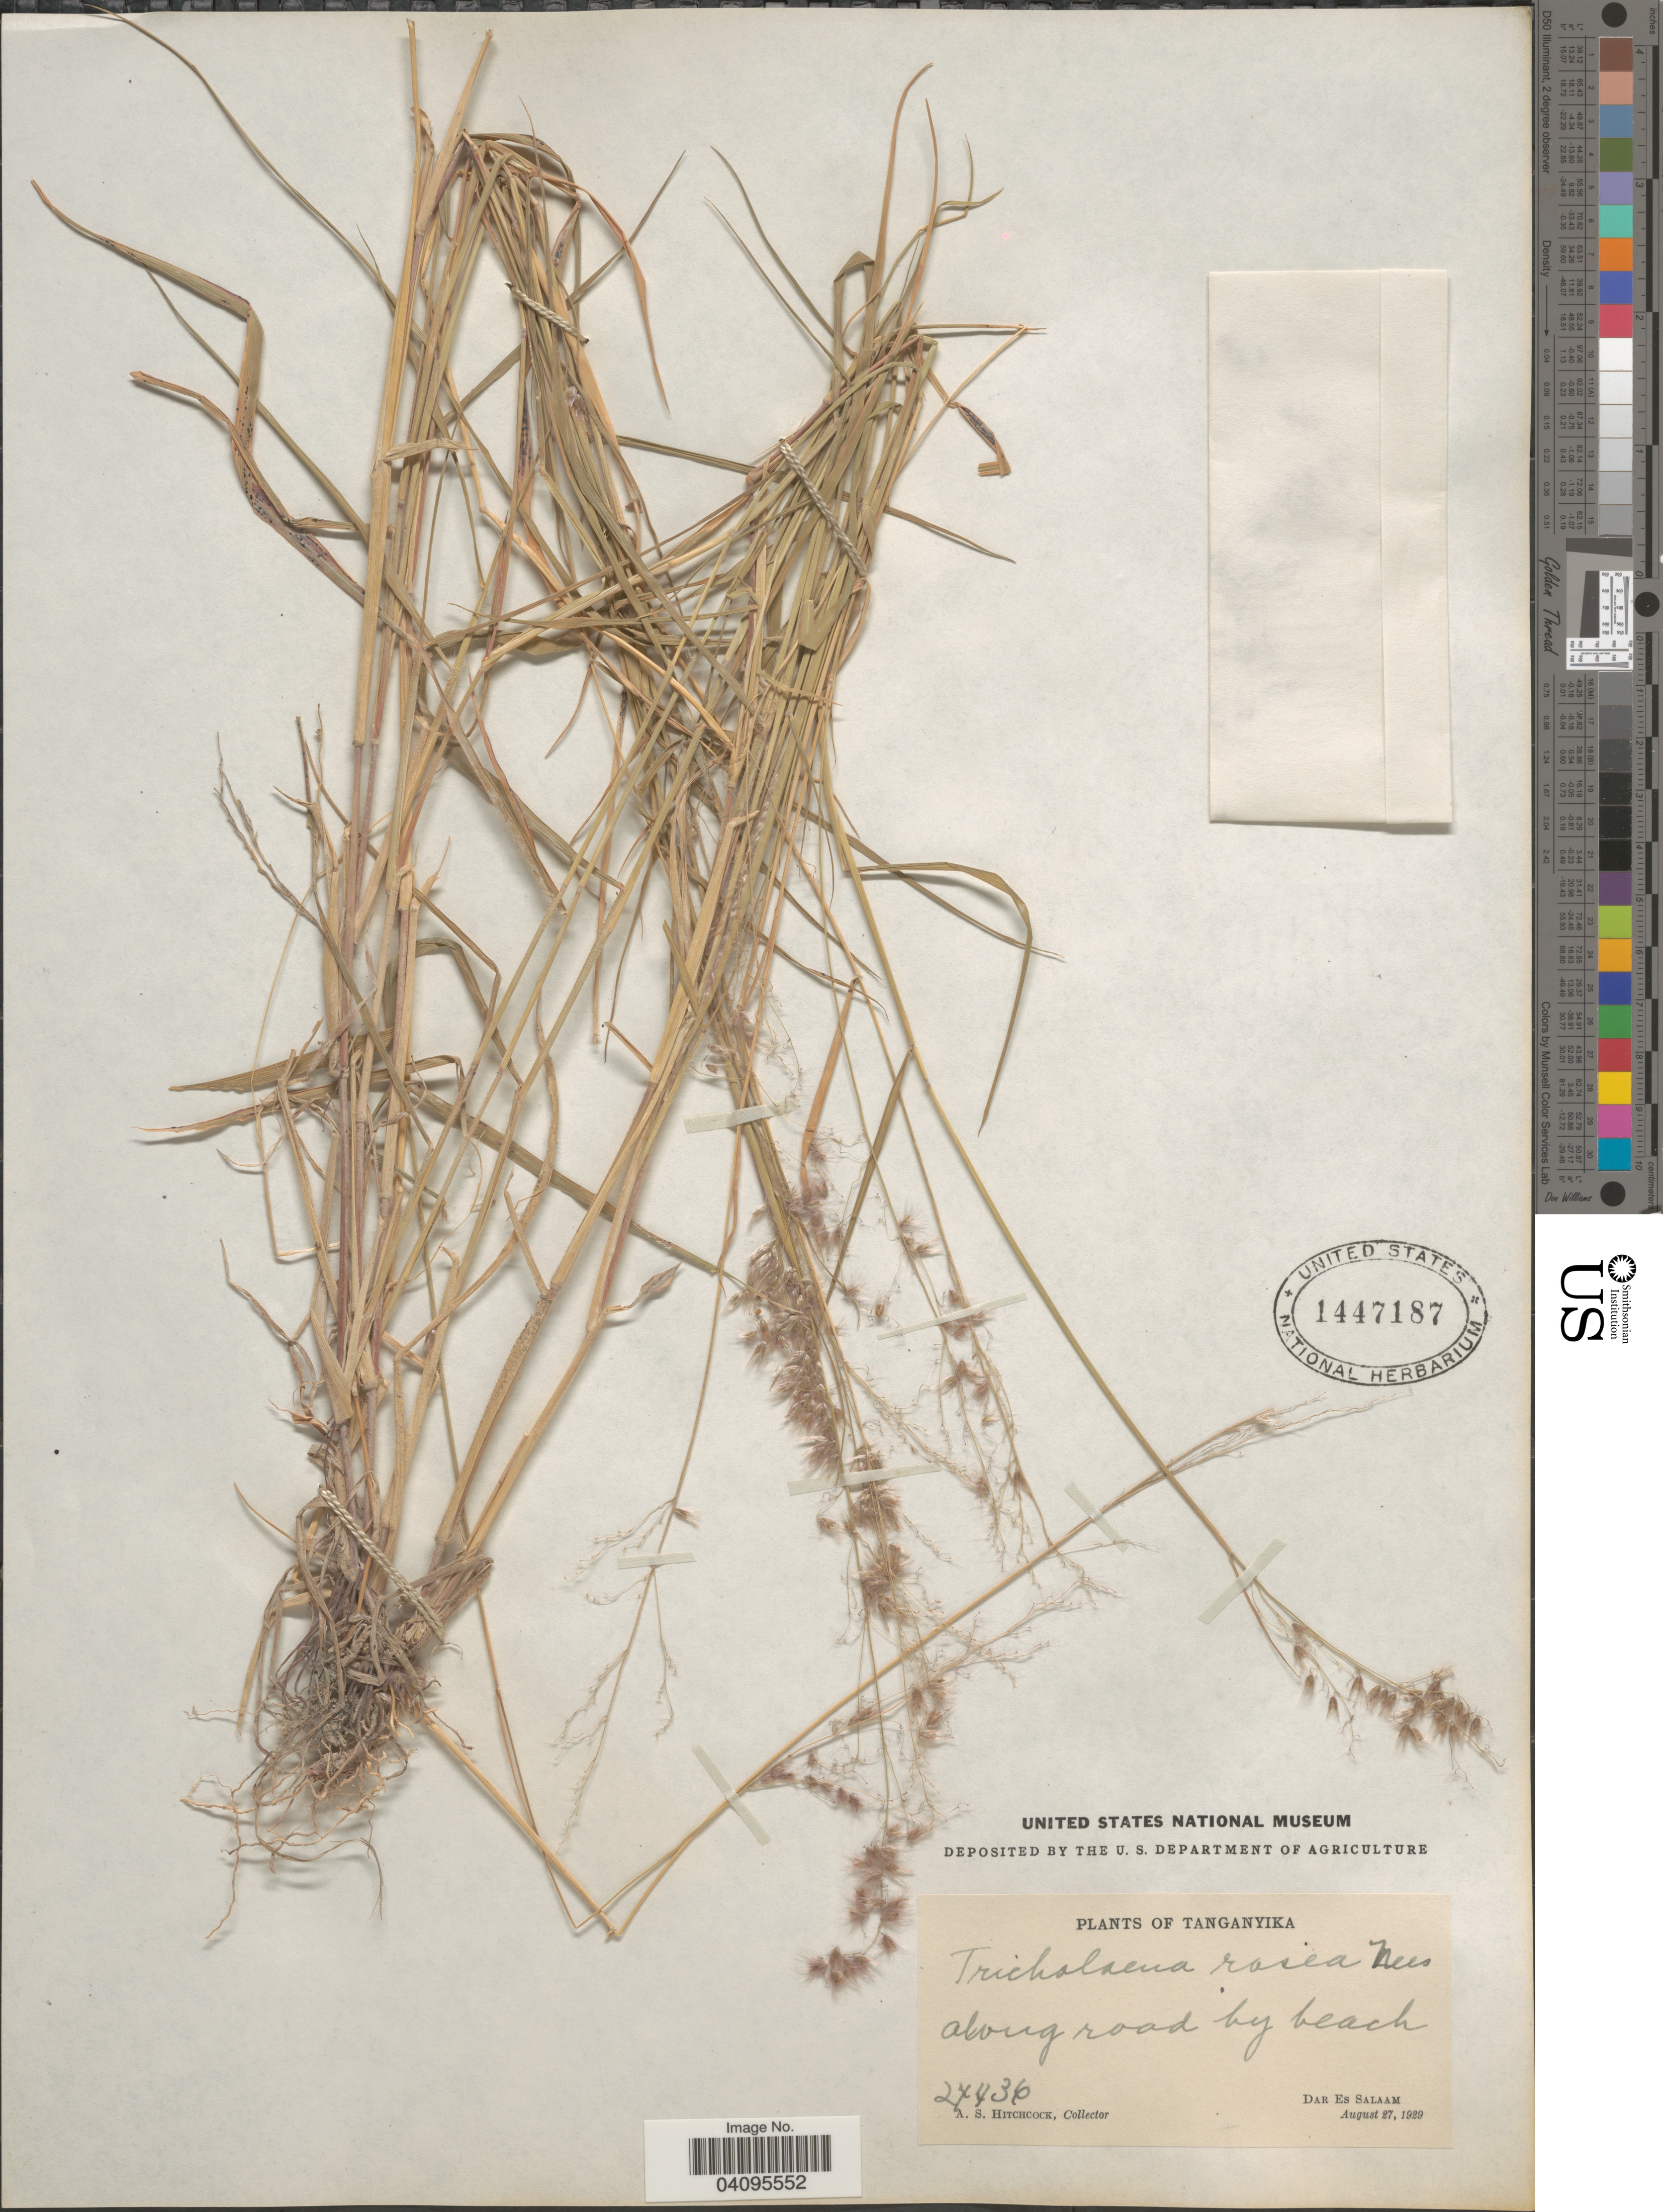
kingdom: Plantae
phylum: Tracheophyta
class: Liliopsida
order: Poales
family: Poaceae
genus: Melinis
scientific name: Melinis repens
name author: (Willd.) Zizka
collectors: A. S. Hitchcock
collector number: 24436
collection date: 1929-08-27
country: Tanzania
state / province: Dar es Salaam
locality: Tanganyika. Along road by beach.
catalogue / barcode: US 1447187